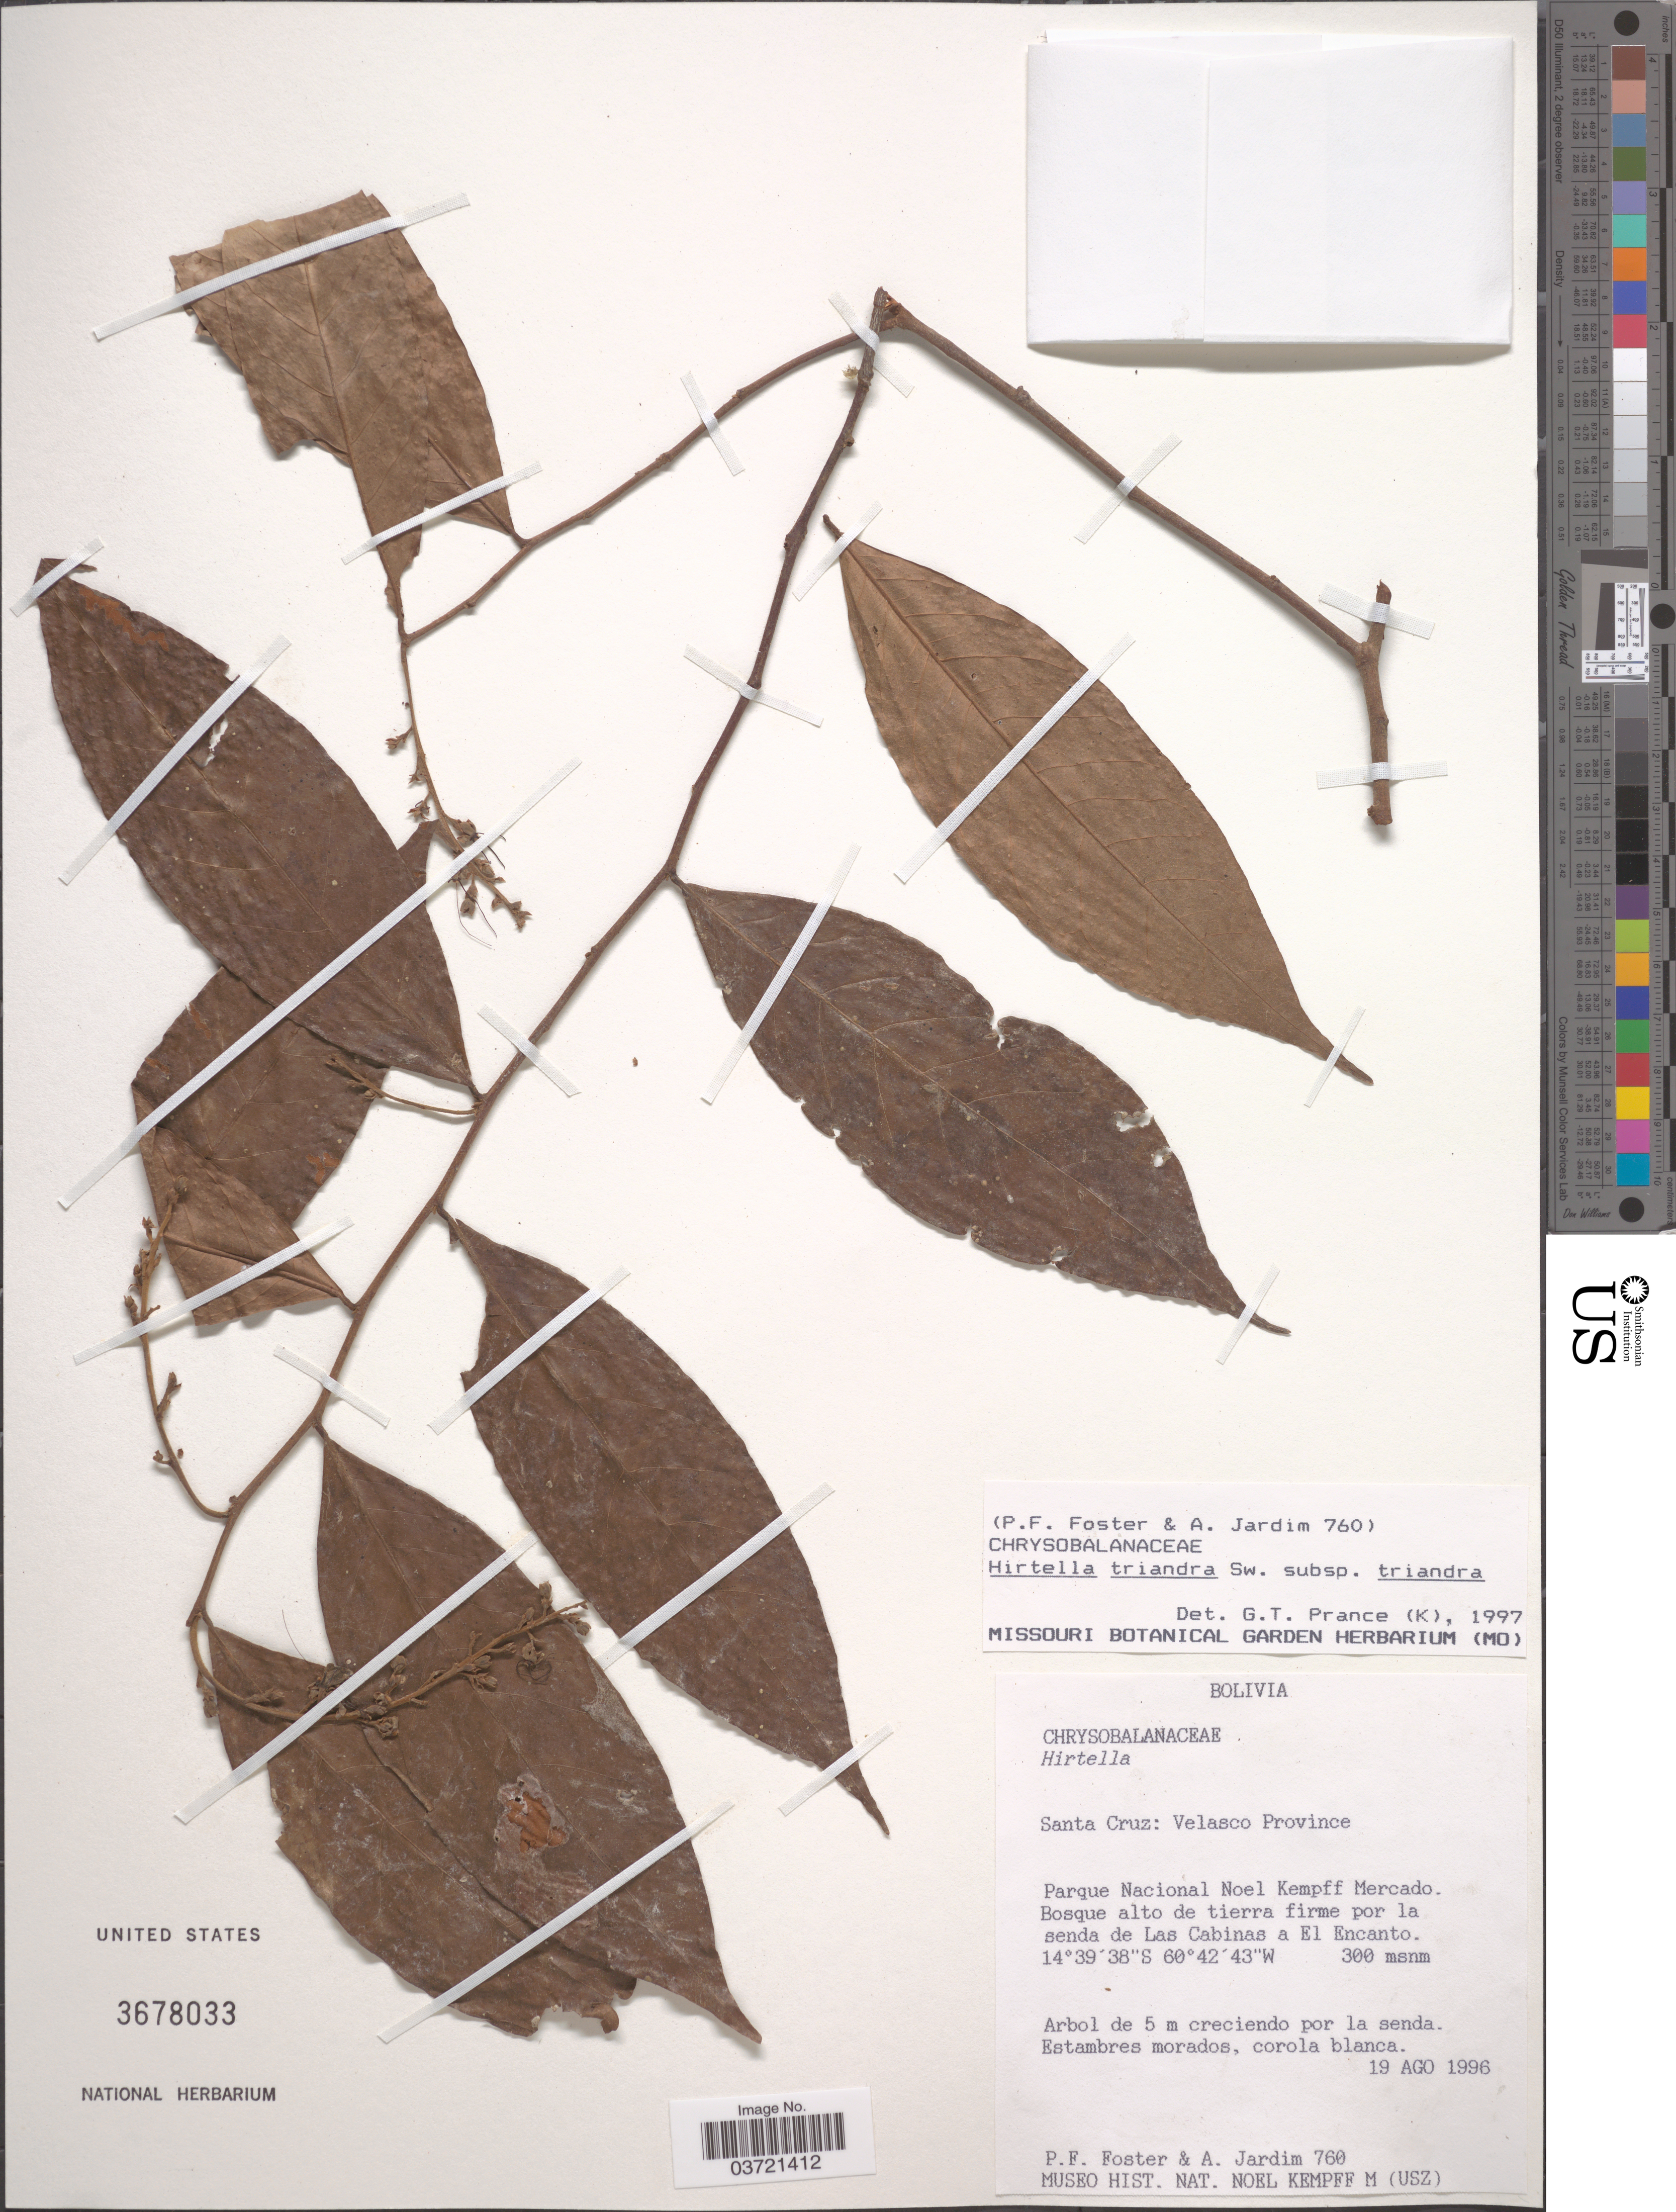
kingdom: Plantae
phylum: Tracheophyta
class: Magnoliopsida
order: Malpighiales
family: Chrysobalanaceae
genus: Hirtella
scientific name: Hirtella triandra subsp. triandra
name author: Sw.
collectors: P. Foster & A. Jardim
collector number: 760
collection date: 1996-08-19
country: Bolivia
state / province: Santa Cruz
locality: Velasco Province. Parque Nacional Noel Kempff Mercado. Bosque alto de tierra firme por la senda de Las Cabinas a El Encanto.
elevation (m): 300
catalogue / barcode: US 3678033